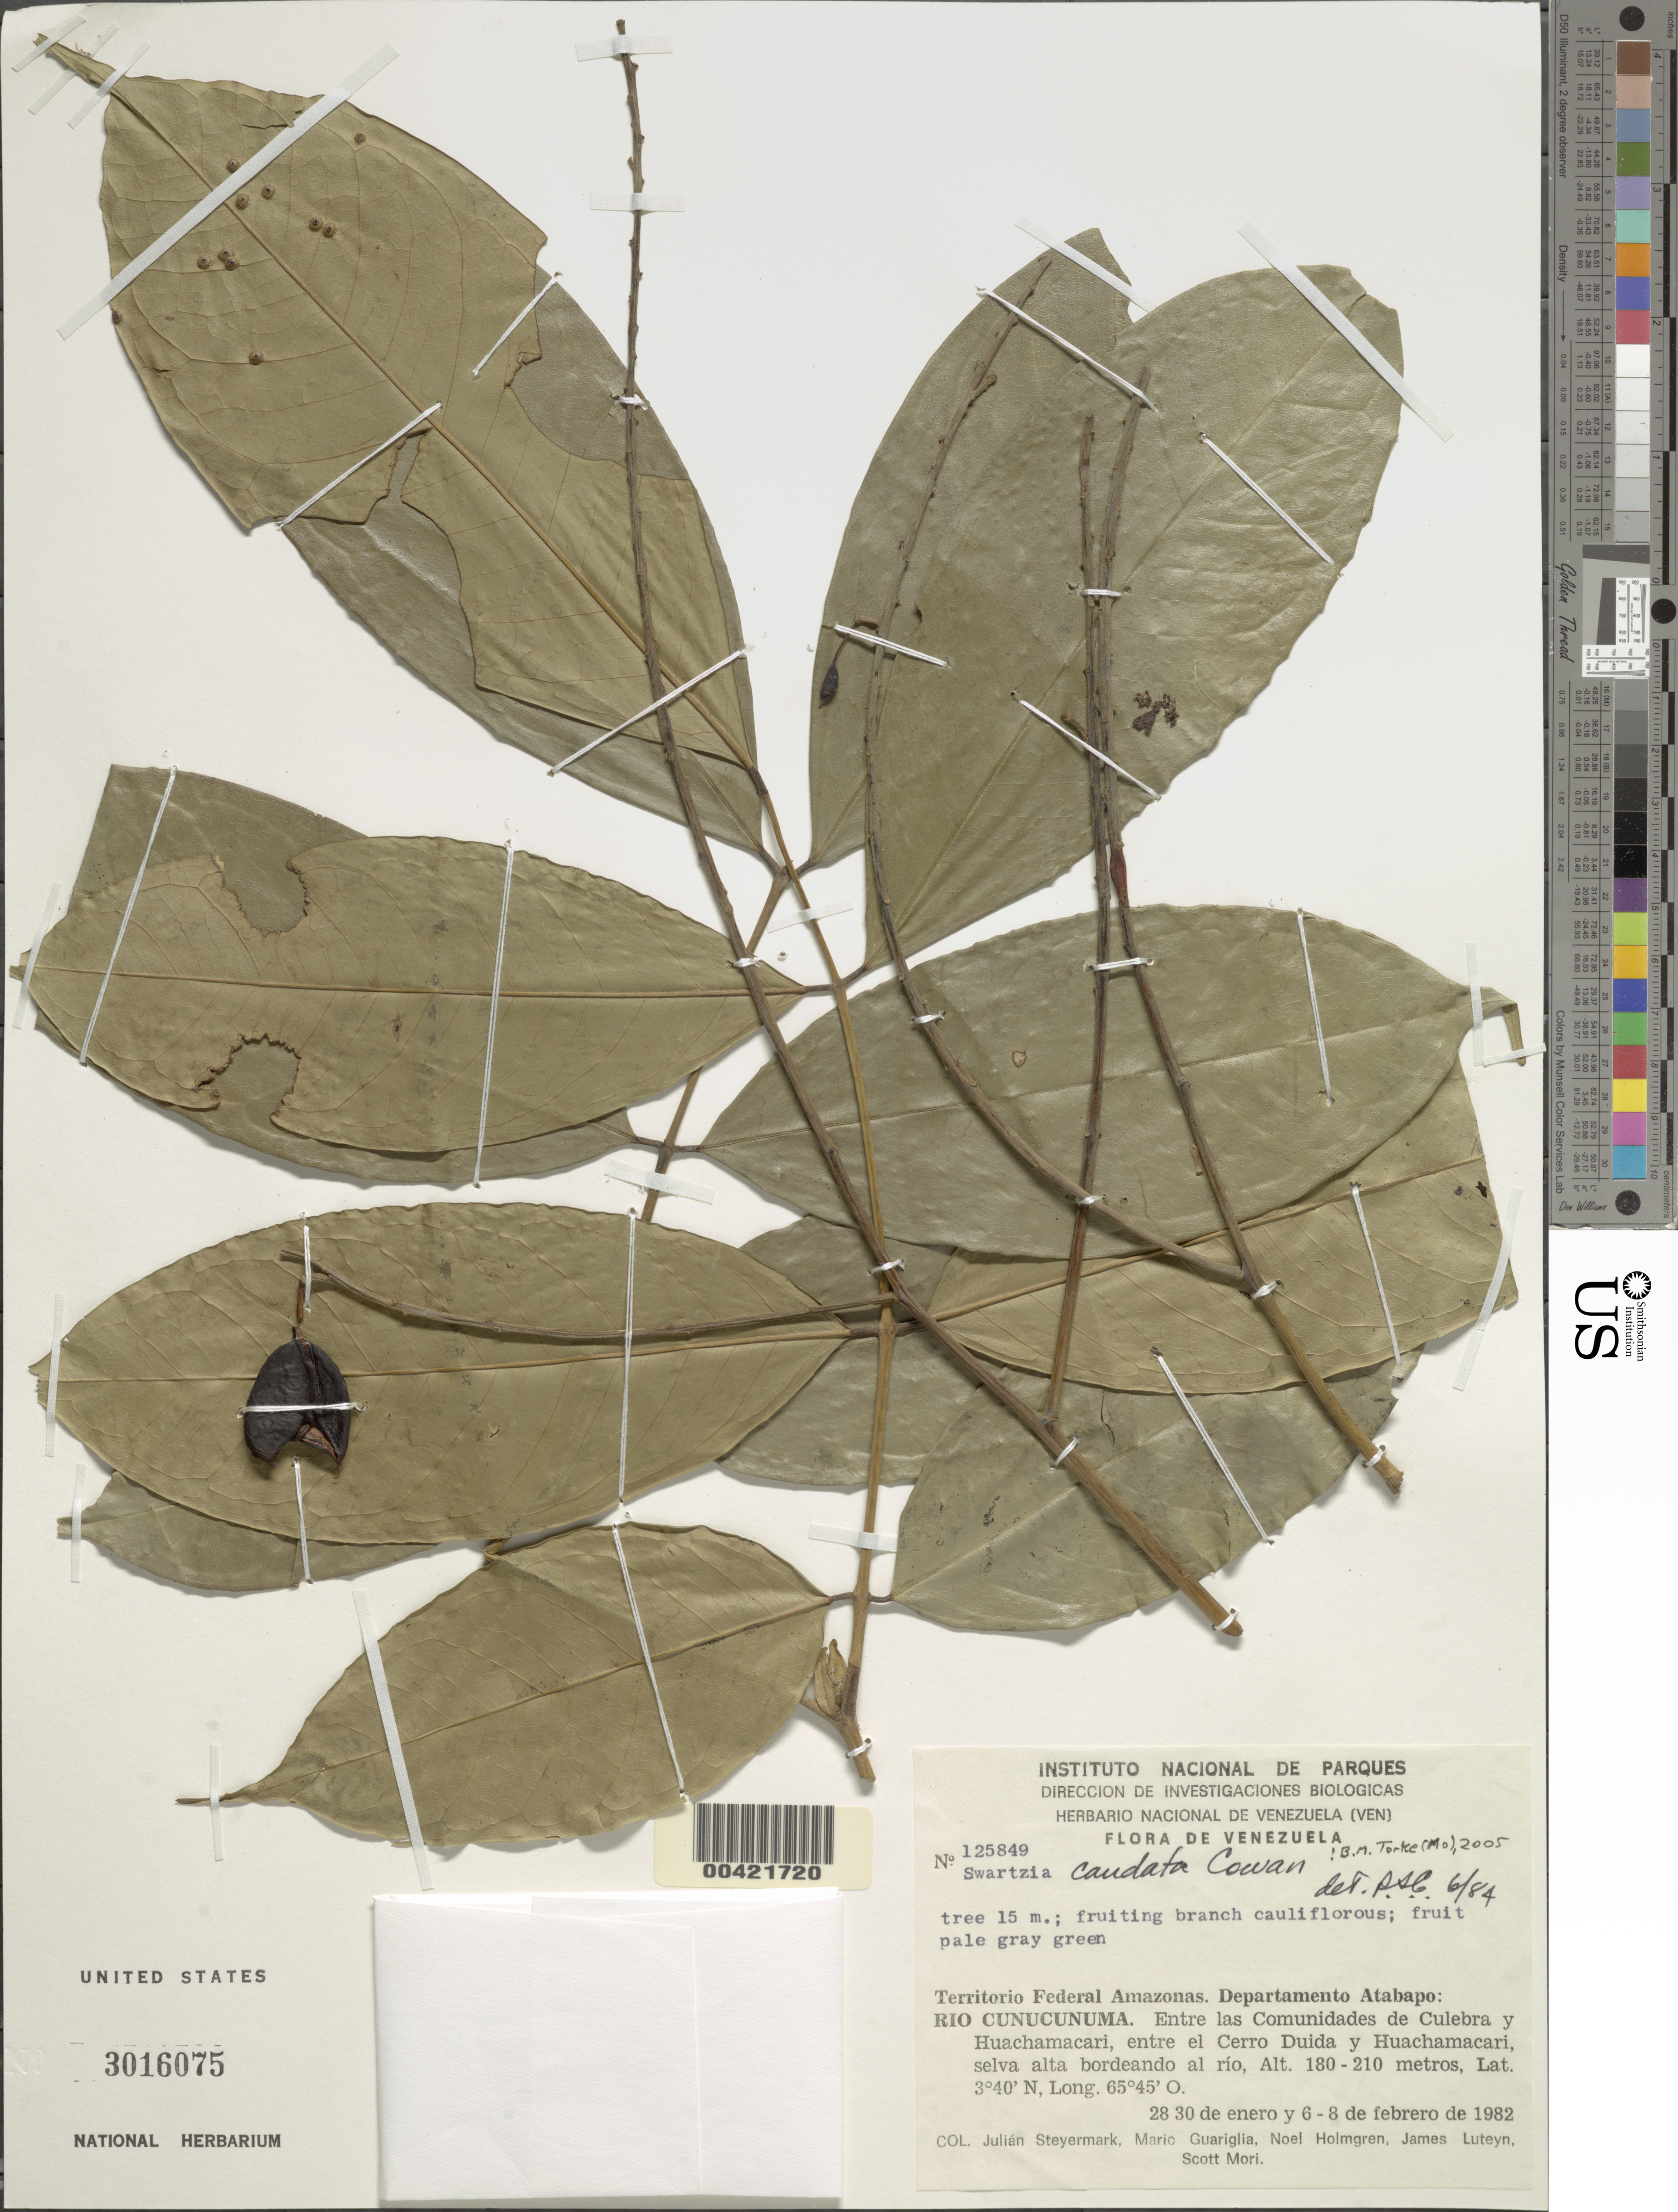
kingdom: Plantae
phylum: Tracheophyta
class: Magnoliopsida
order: Fabales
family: Fabaceae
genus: Swartzia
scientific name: Swartzia caudata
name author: R.S. Cowan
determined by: Cowan, R. S.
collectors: J. Steyermark, M. Guariglia P., N. H. Holmgren, J. L. Luteyn & S. Mori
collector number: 125849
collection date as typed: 28 Jan 1982 to 08 Feb 1982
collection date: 1982-01-28/1982-02-08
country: Venezuela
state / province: Amazonas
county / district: Atabapo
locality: Culebra y Huachamacari, entre las comunidades de; entre el Cerro Duida y Huachamacari; Rio Cunucunuma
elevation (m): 180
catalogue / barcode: US 3016075